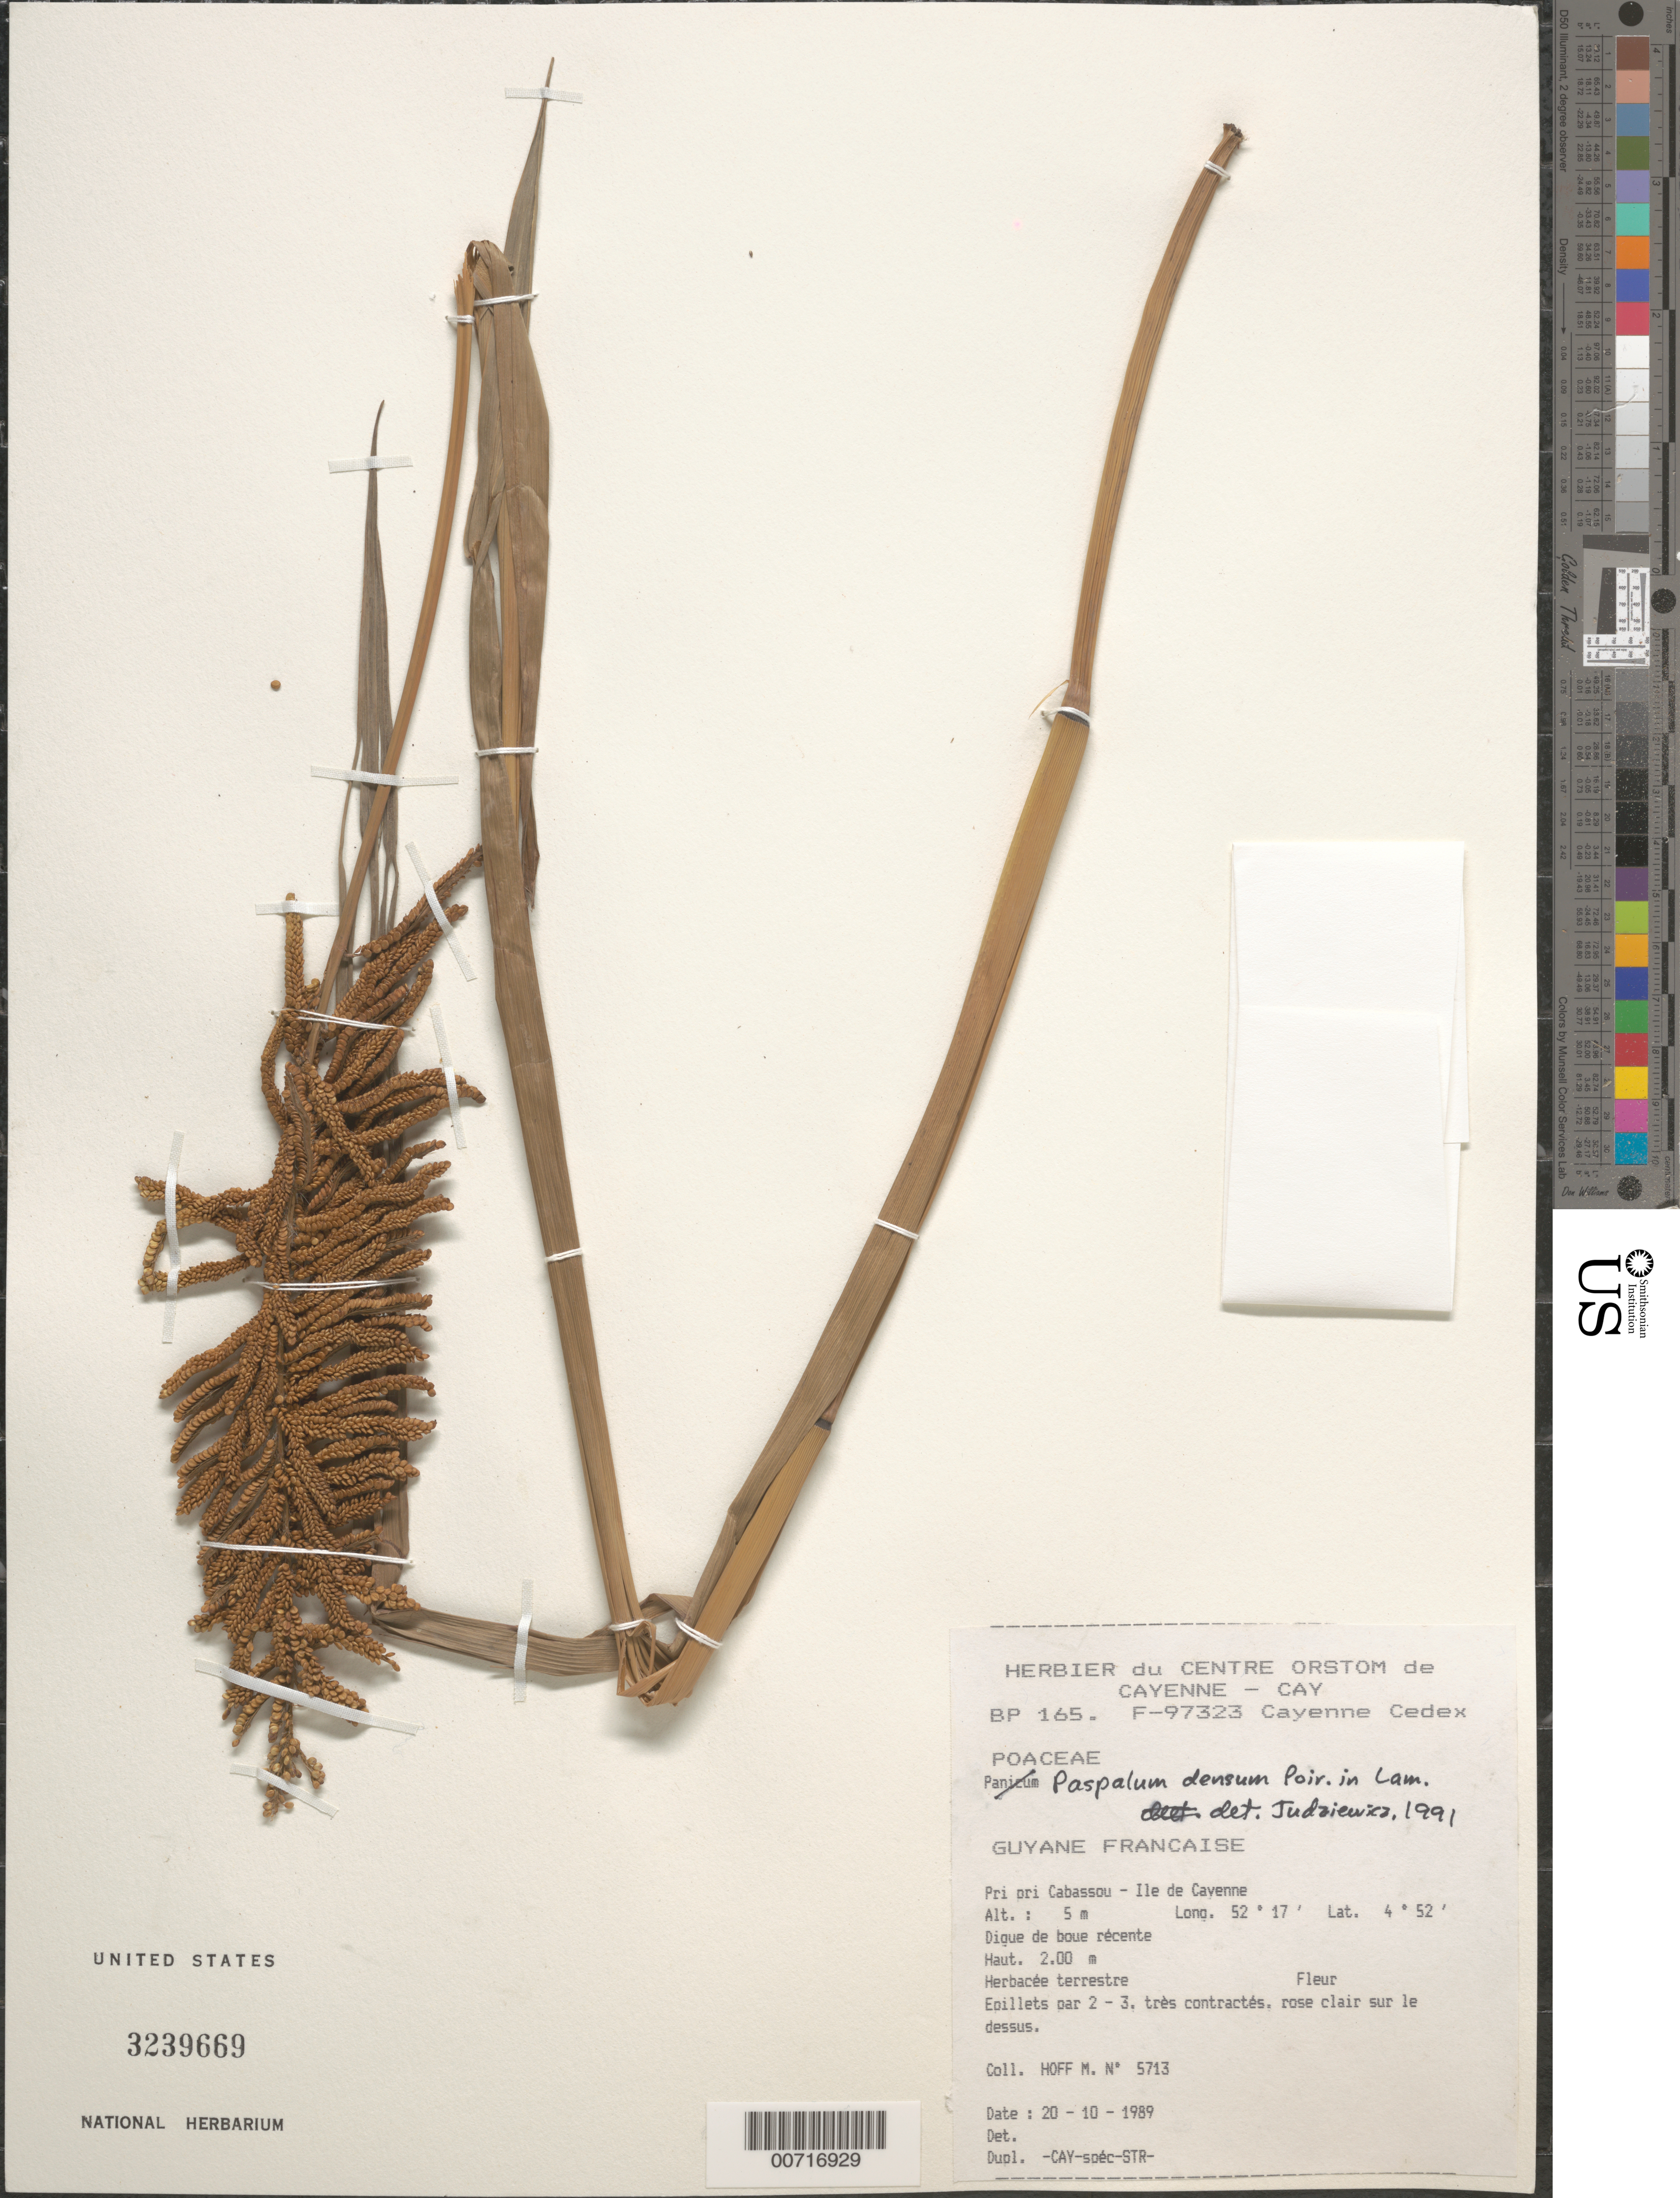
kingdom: Plantae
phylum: Tracheophyta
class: Liliopsida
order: Poales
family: Poaceae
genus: Paspalum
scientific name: Paspalum densum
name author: Poir.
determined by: Judziewicz, E. J.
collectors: M. Hoff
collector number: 5713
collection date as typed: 20-Oct-89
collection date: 1989-10-20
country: French Guiana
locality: Pripris Cabassou, Ile de Cayenne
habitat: Recent mud dam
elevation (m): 5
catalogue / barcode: US 3239669